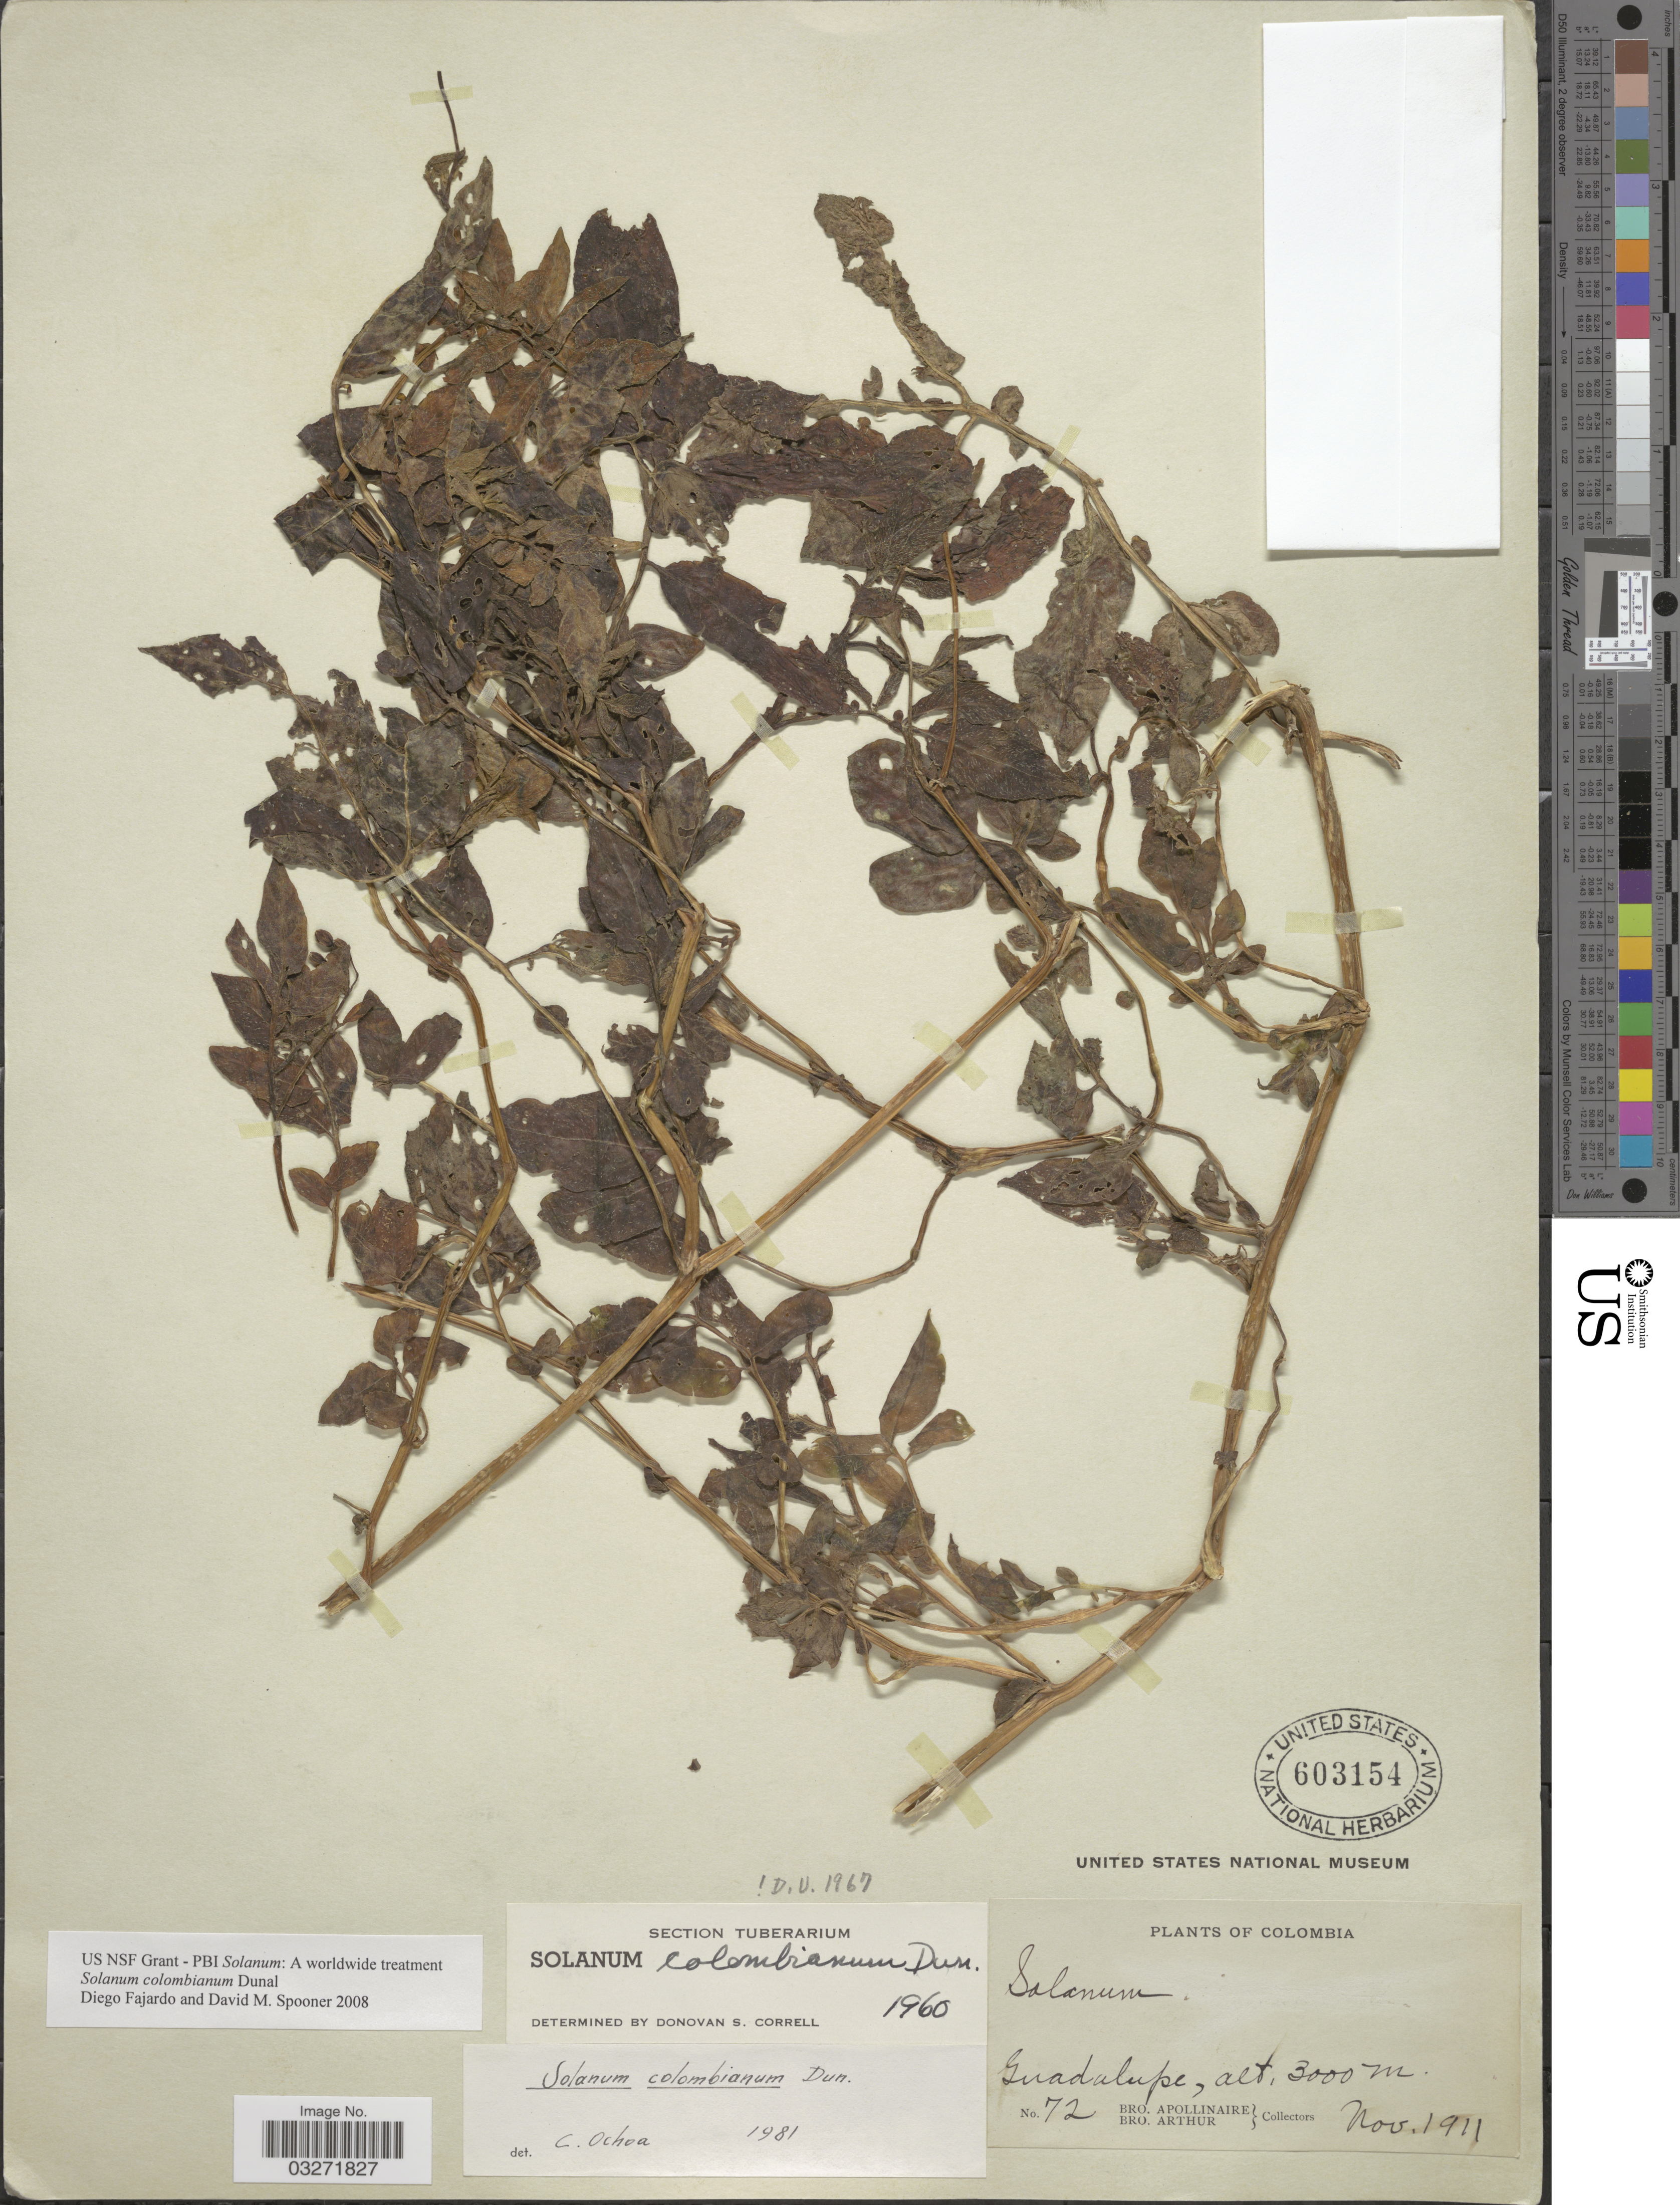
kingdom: Plantae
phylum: Tracheophyta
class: Magnoliopsida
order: Solanales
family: Solanaceae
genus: Solanum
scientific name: Solanum colombianum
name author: Dunal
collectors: Bro. Apollinaire & Bro. Arthur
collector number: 72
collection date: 1911-11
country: Colombia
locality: Guadulupe.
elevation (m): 3000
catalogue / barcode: US 603154